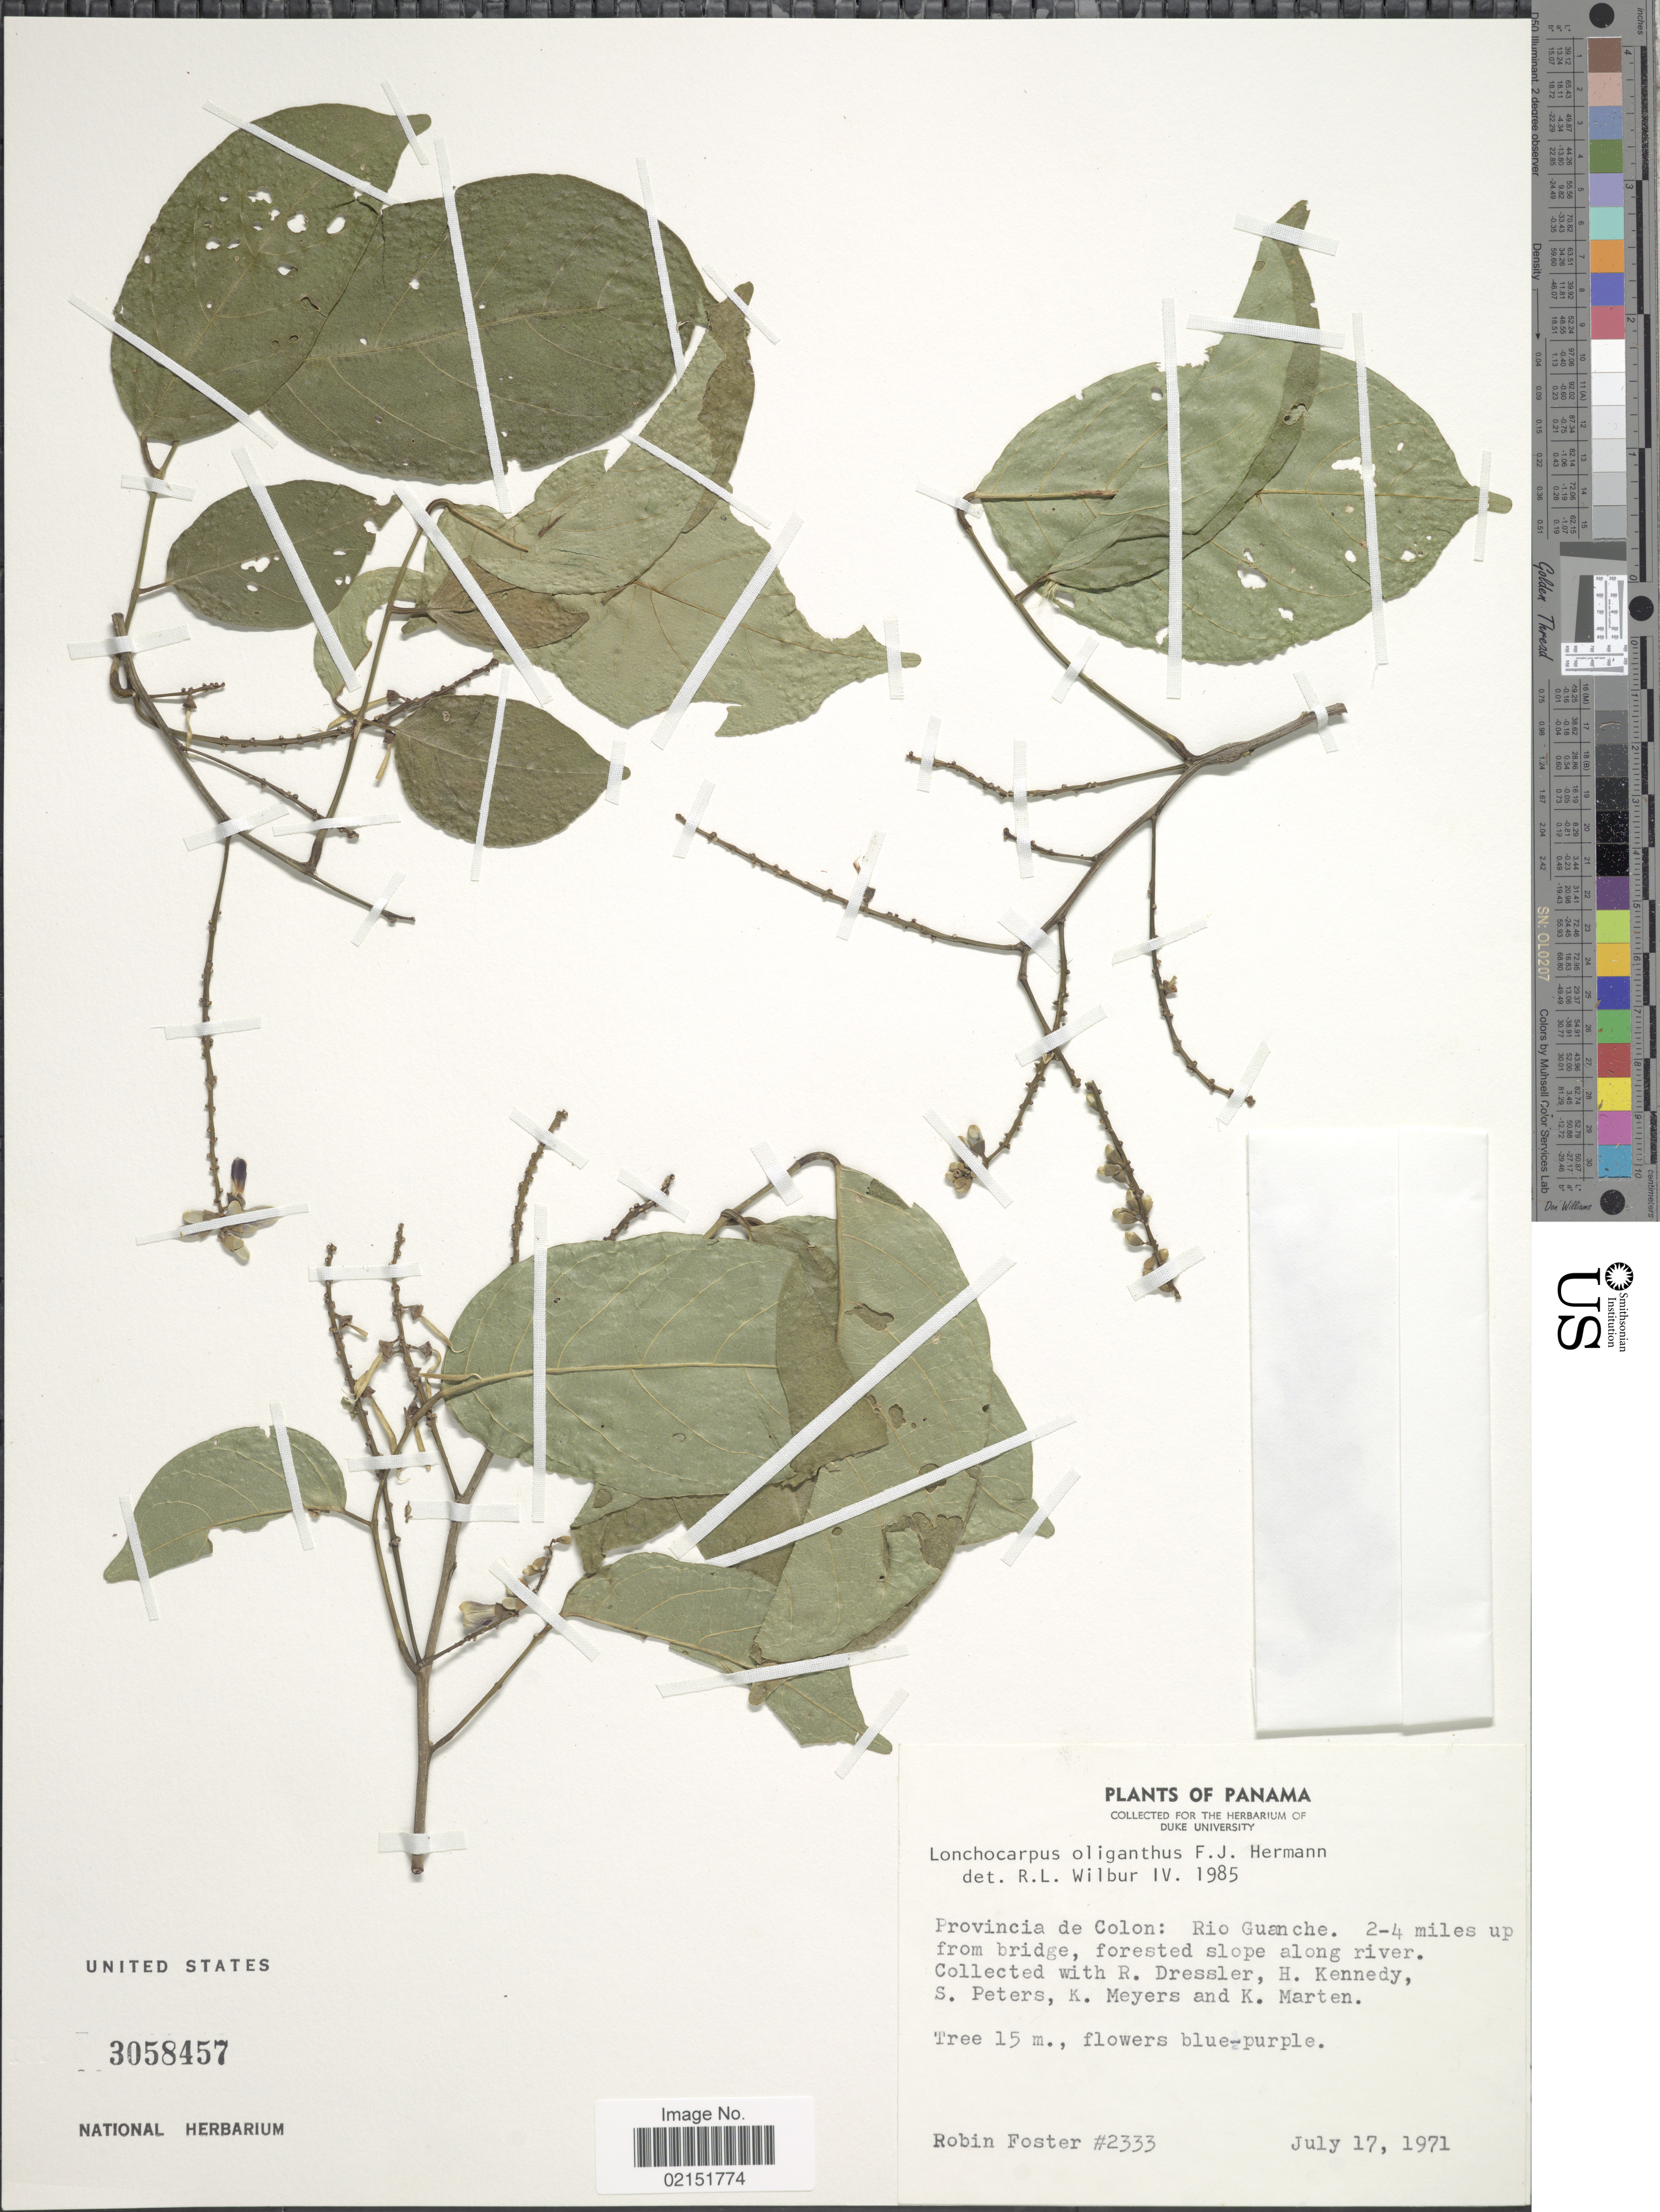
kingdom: Plantae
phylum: Tracheophyta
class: Magnoliopsida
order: Fabales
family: Fabaceae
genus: Lonchocarpus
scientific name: Lonchocarpus oliganthus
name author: F.J. Herm.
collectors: R. B. Foster, R. Dressler, H. Kennedy & S. Peters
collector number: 2333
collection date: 1971-07-17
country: Panama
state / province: Colón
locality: Rio Guanche, 2-4 miles up from bridge, forested slope along river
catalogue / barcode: US 3058457